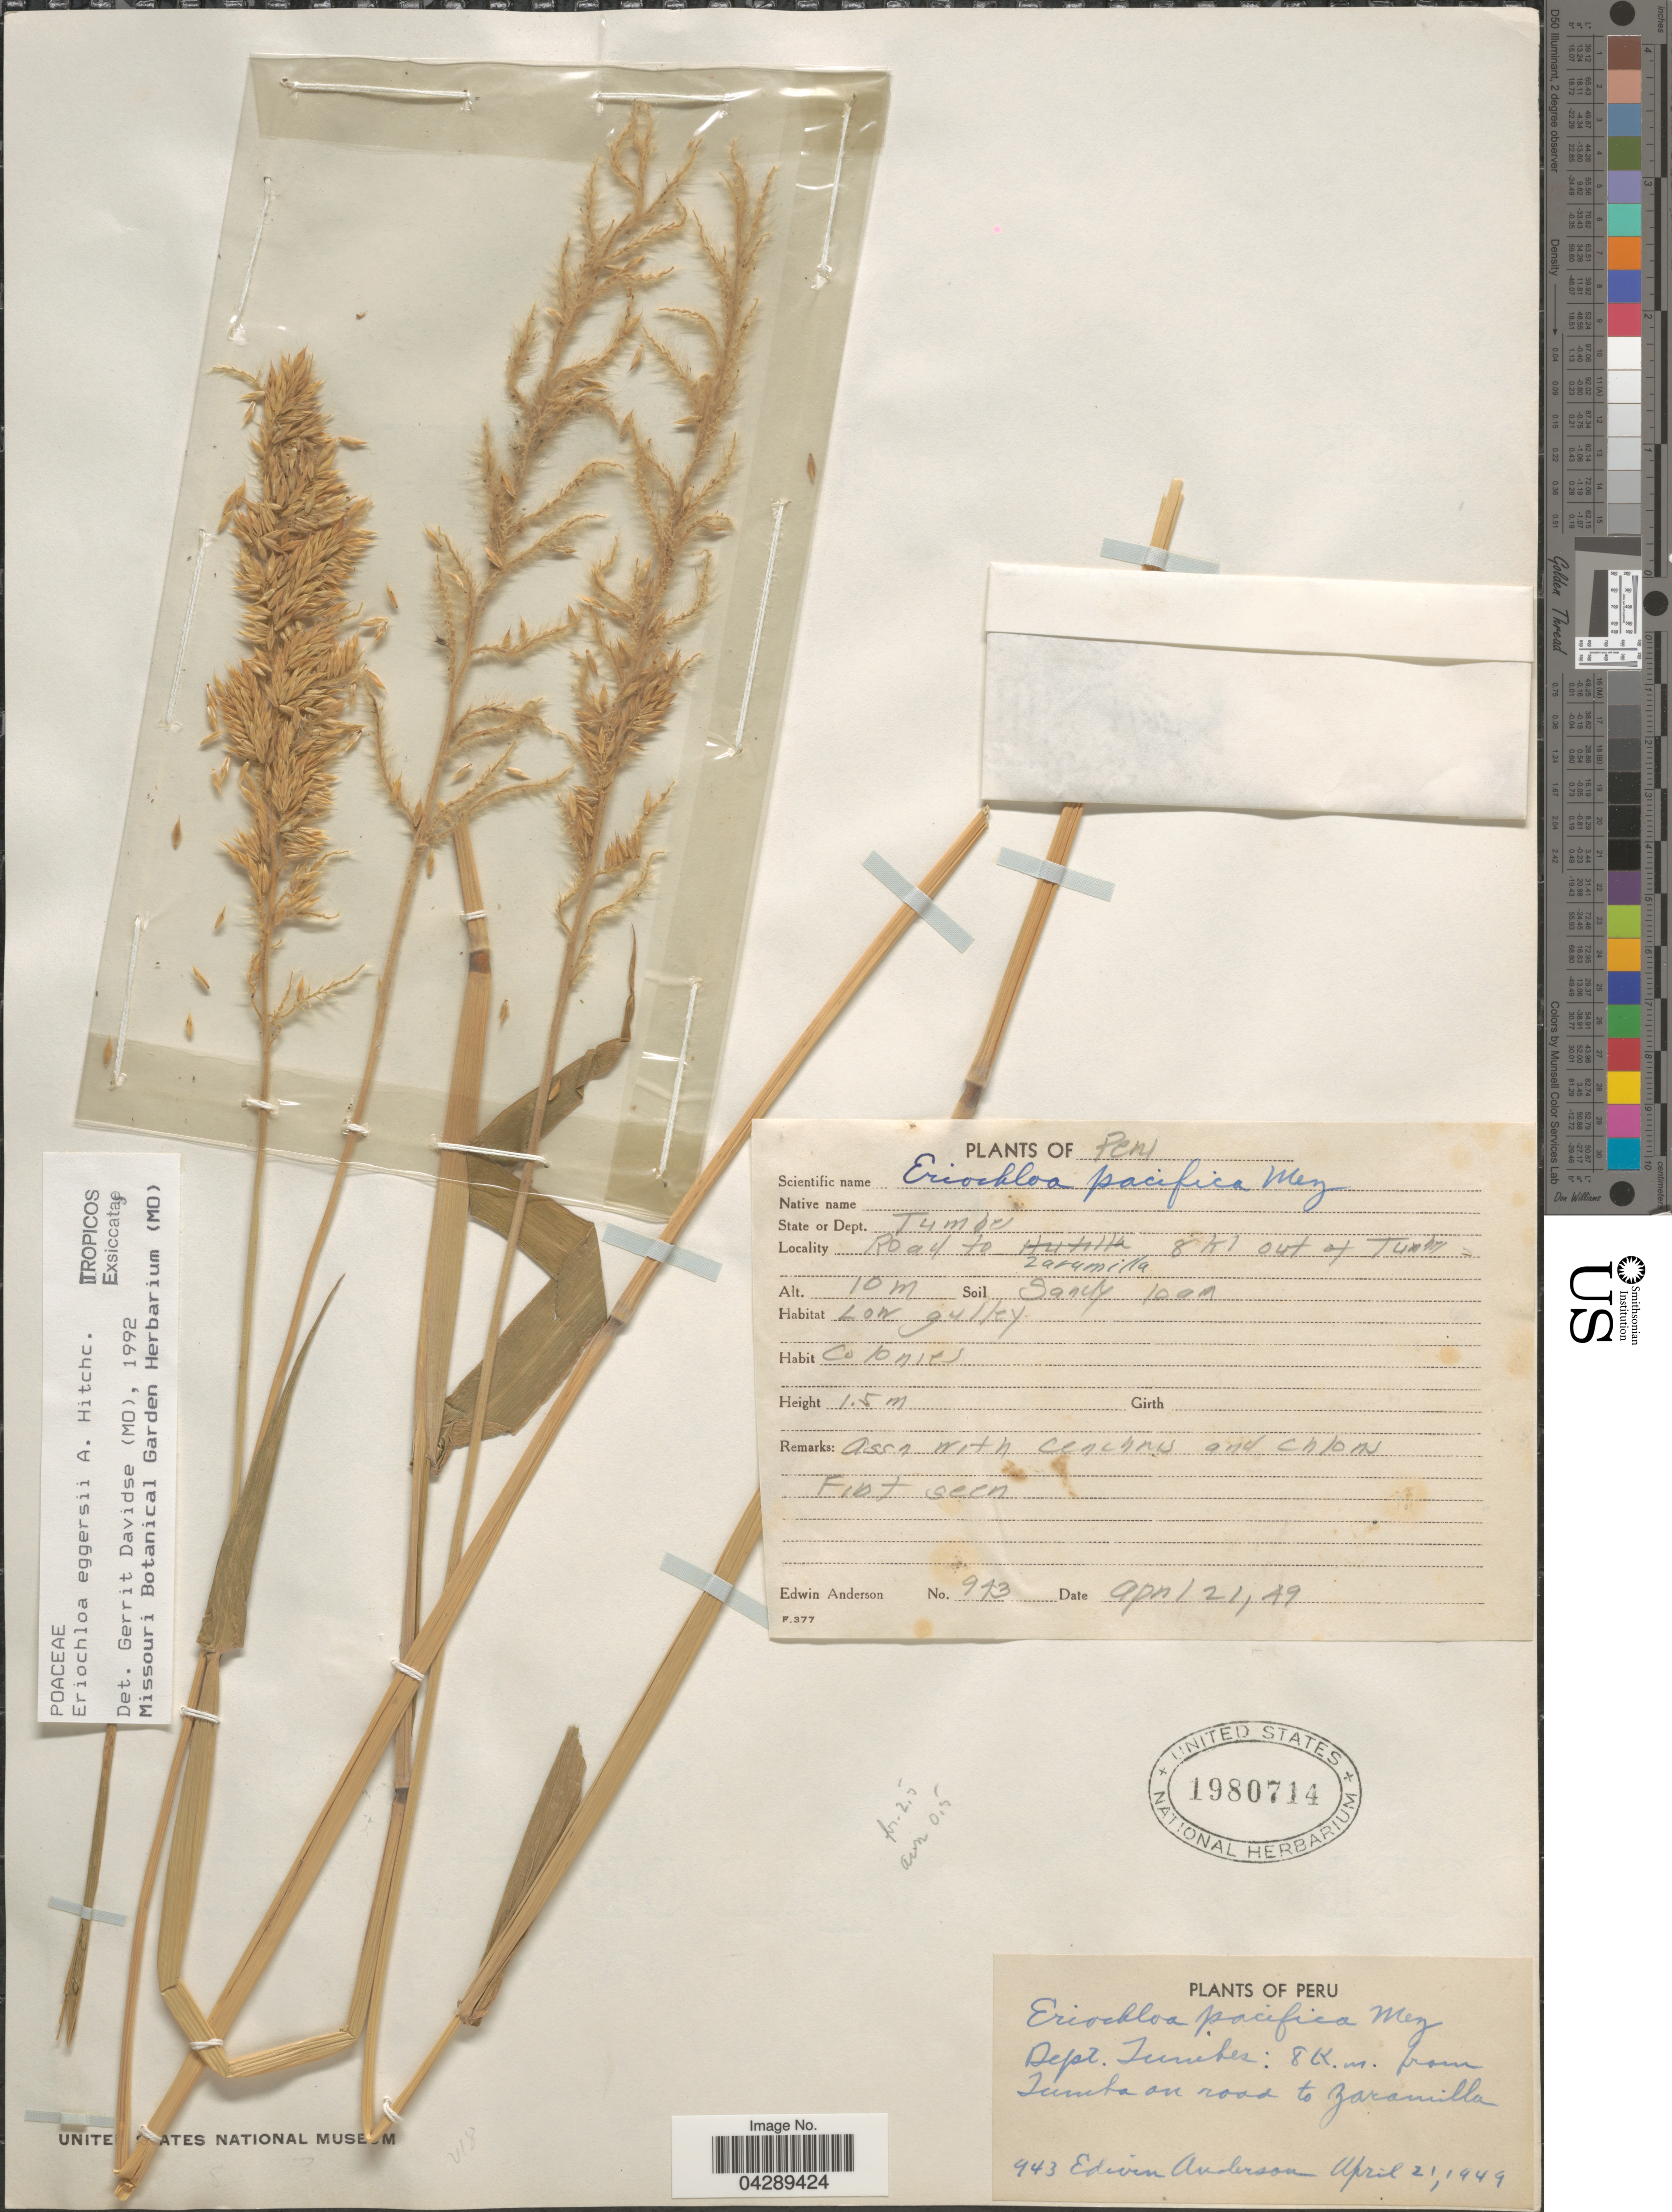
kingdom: Plantae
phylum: Tracheophyta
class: Liliopsida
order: Poales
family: Poaceae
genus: Eriochloa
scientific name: Eriochloa eggersii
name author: Hitchc.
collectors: E. Anderson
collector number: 943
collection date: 1949-04-21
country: Peru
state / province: Tumbes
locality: Dept. Tumbes: 8 Km. from Tumba on road to Zarumilla.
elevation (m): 10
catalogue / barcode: US 1980714